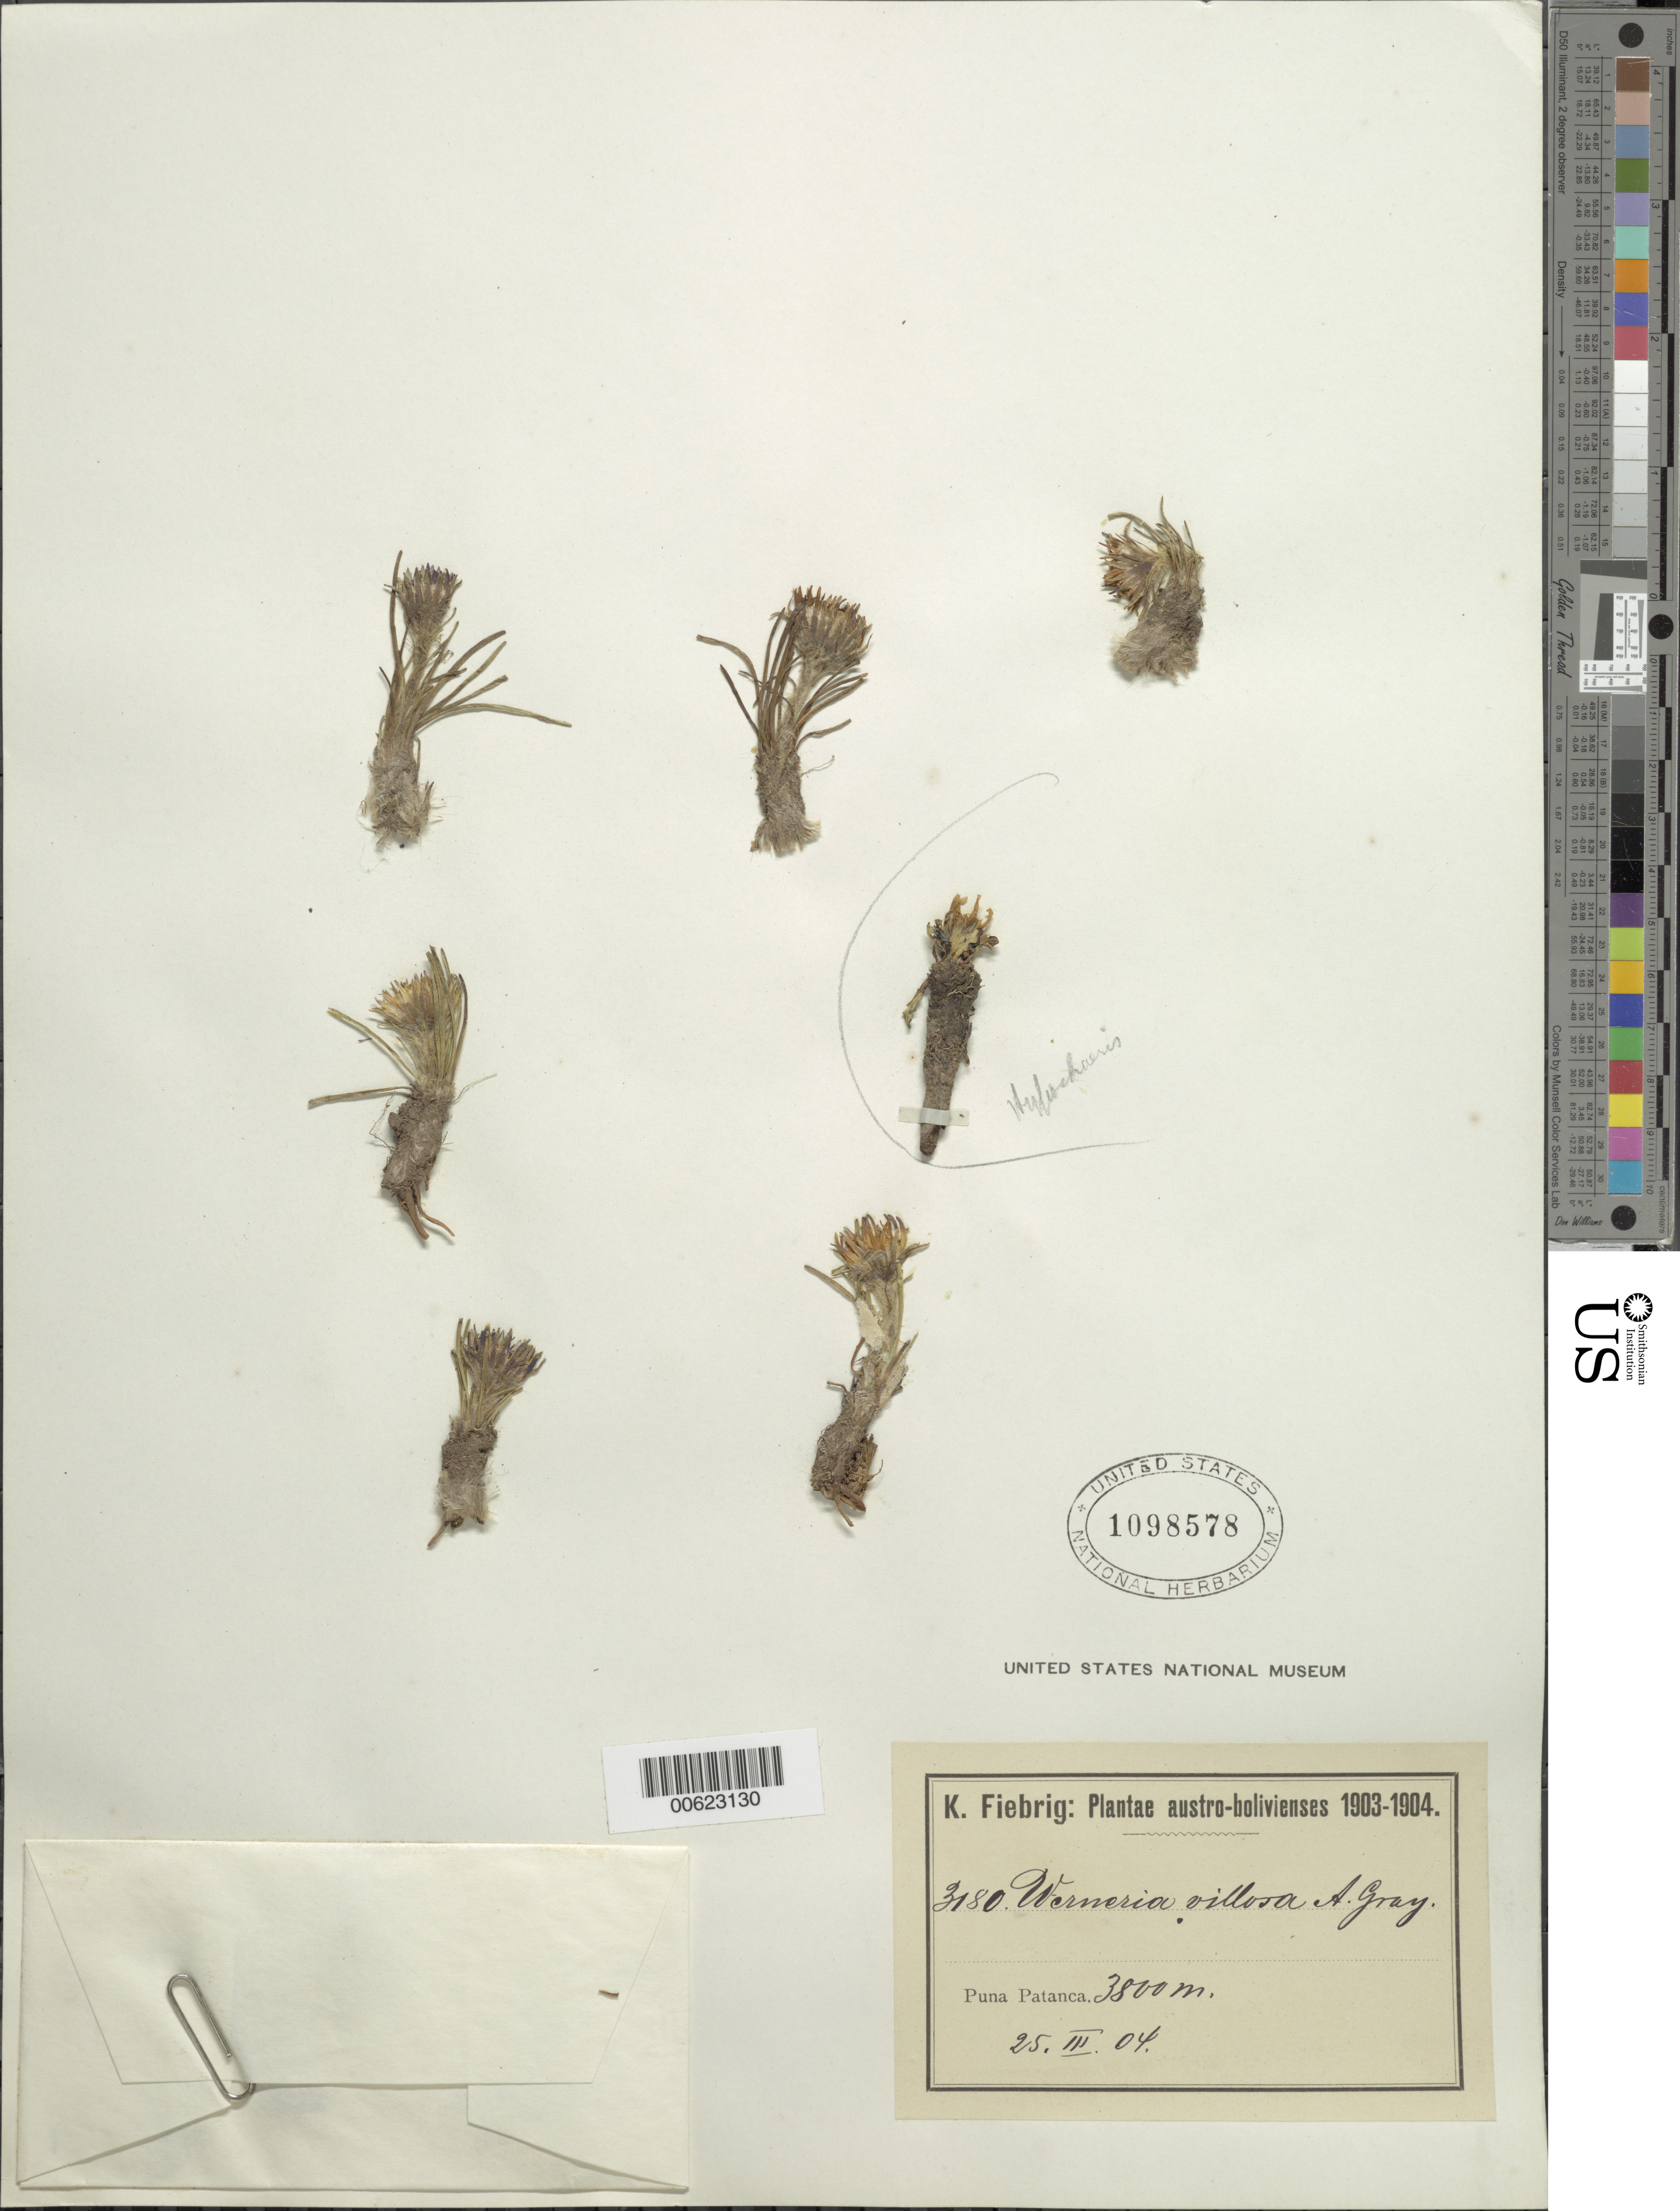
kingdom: Plantae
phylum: Tracheophyta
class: Magnoliopsida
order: Asterales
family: Asteraceae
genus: Werneria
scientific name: Werneria spathulata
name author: Wedd.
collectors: K. Fiebrig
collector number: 3180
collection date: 1904-03-25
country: Bolivia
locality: Puna Patanca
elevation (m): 3800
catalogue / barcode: US 1098578